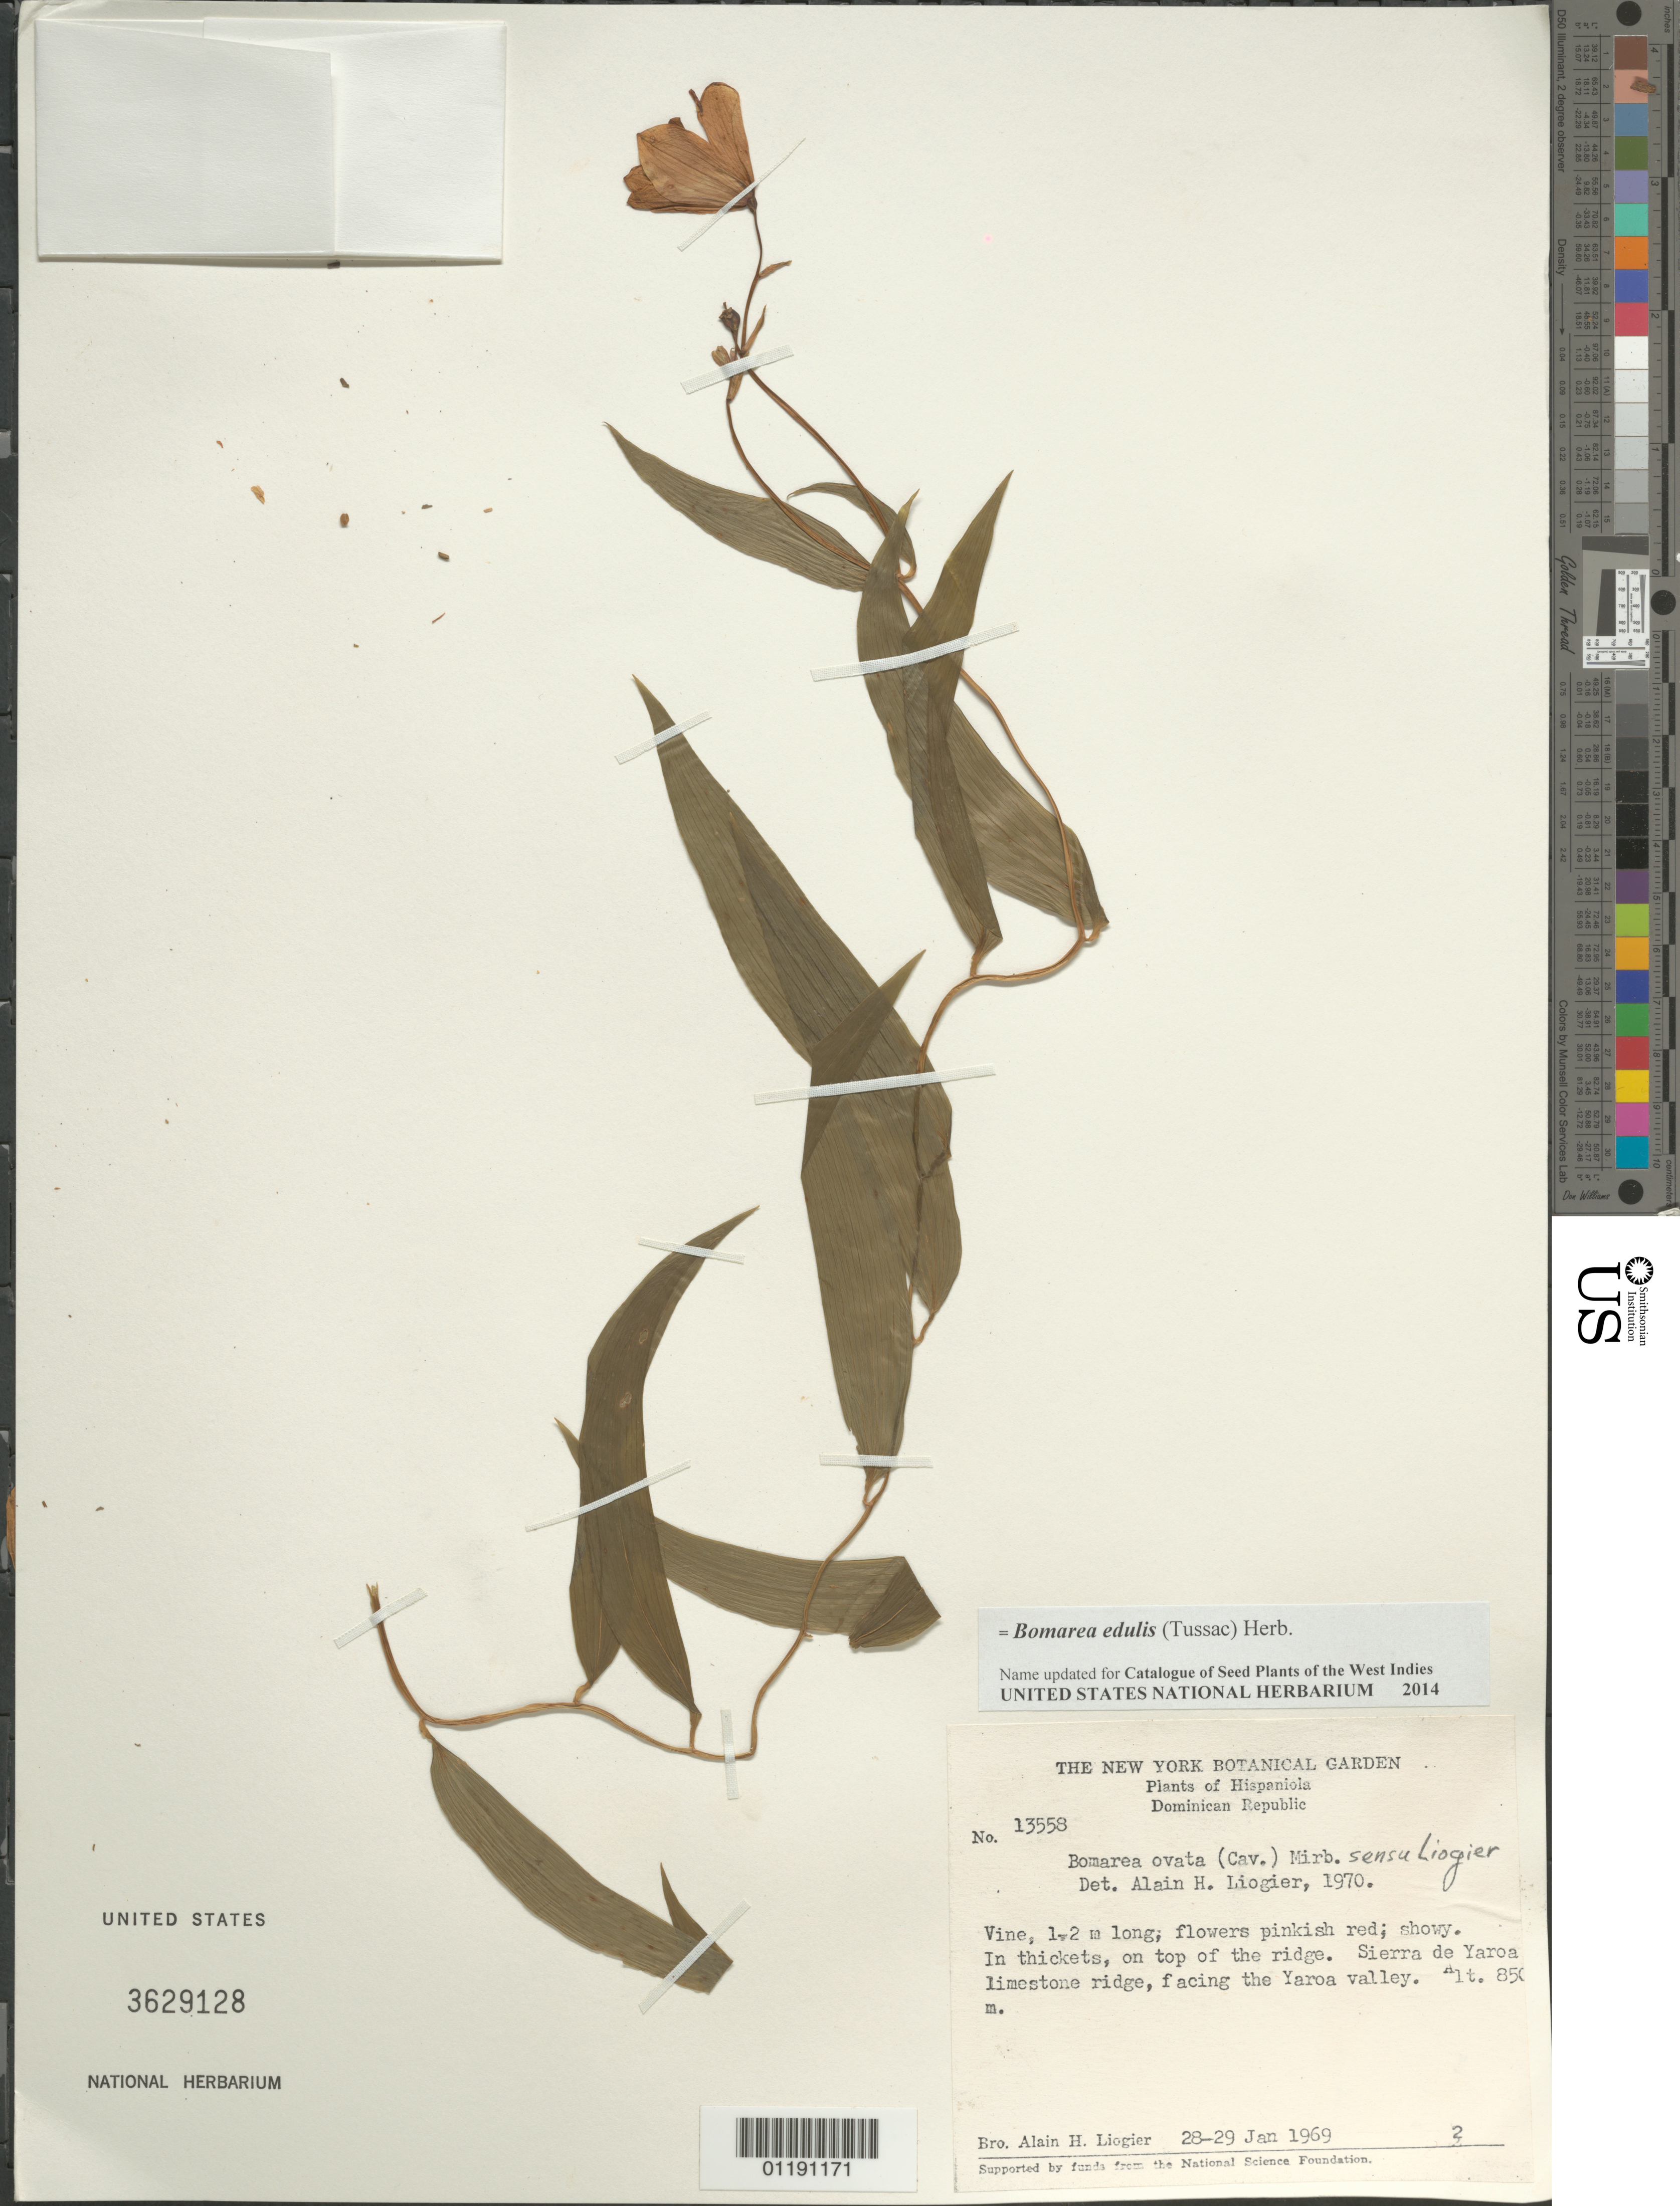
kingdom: Plantae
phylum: Tracheophyta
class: Liliopsida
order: Liliales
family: Alstroemeriaceae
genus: Bomarea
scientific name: Bomarea edulis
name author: (Tussac) Herb.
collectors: A. H. Liogier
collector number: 13558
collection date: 1969-01-28/1969-01-29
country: Dominican Republic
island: Hispaniola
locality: Sierra de Yaroa, facing the Yaroa Valley.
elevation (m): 850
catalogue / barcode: US 3629128